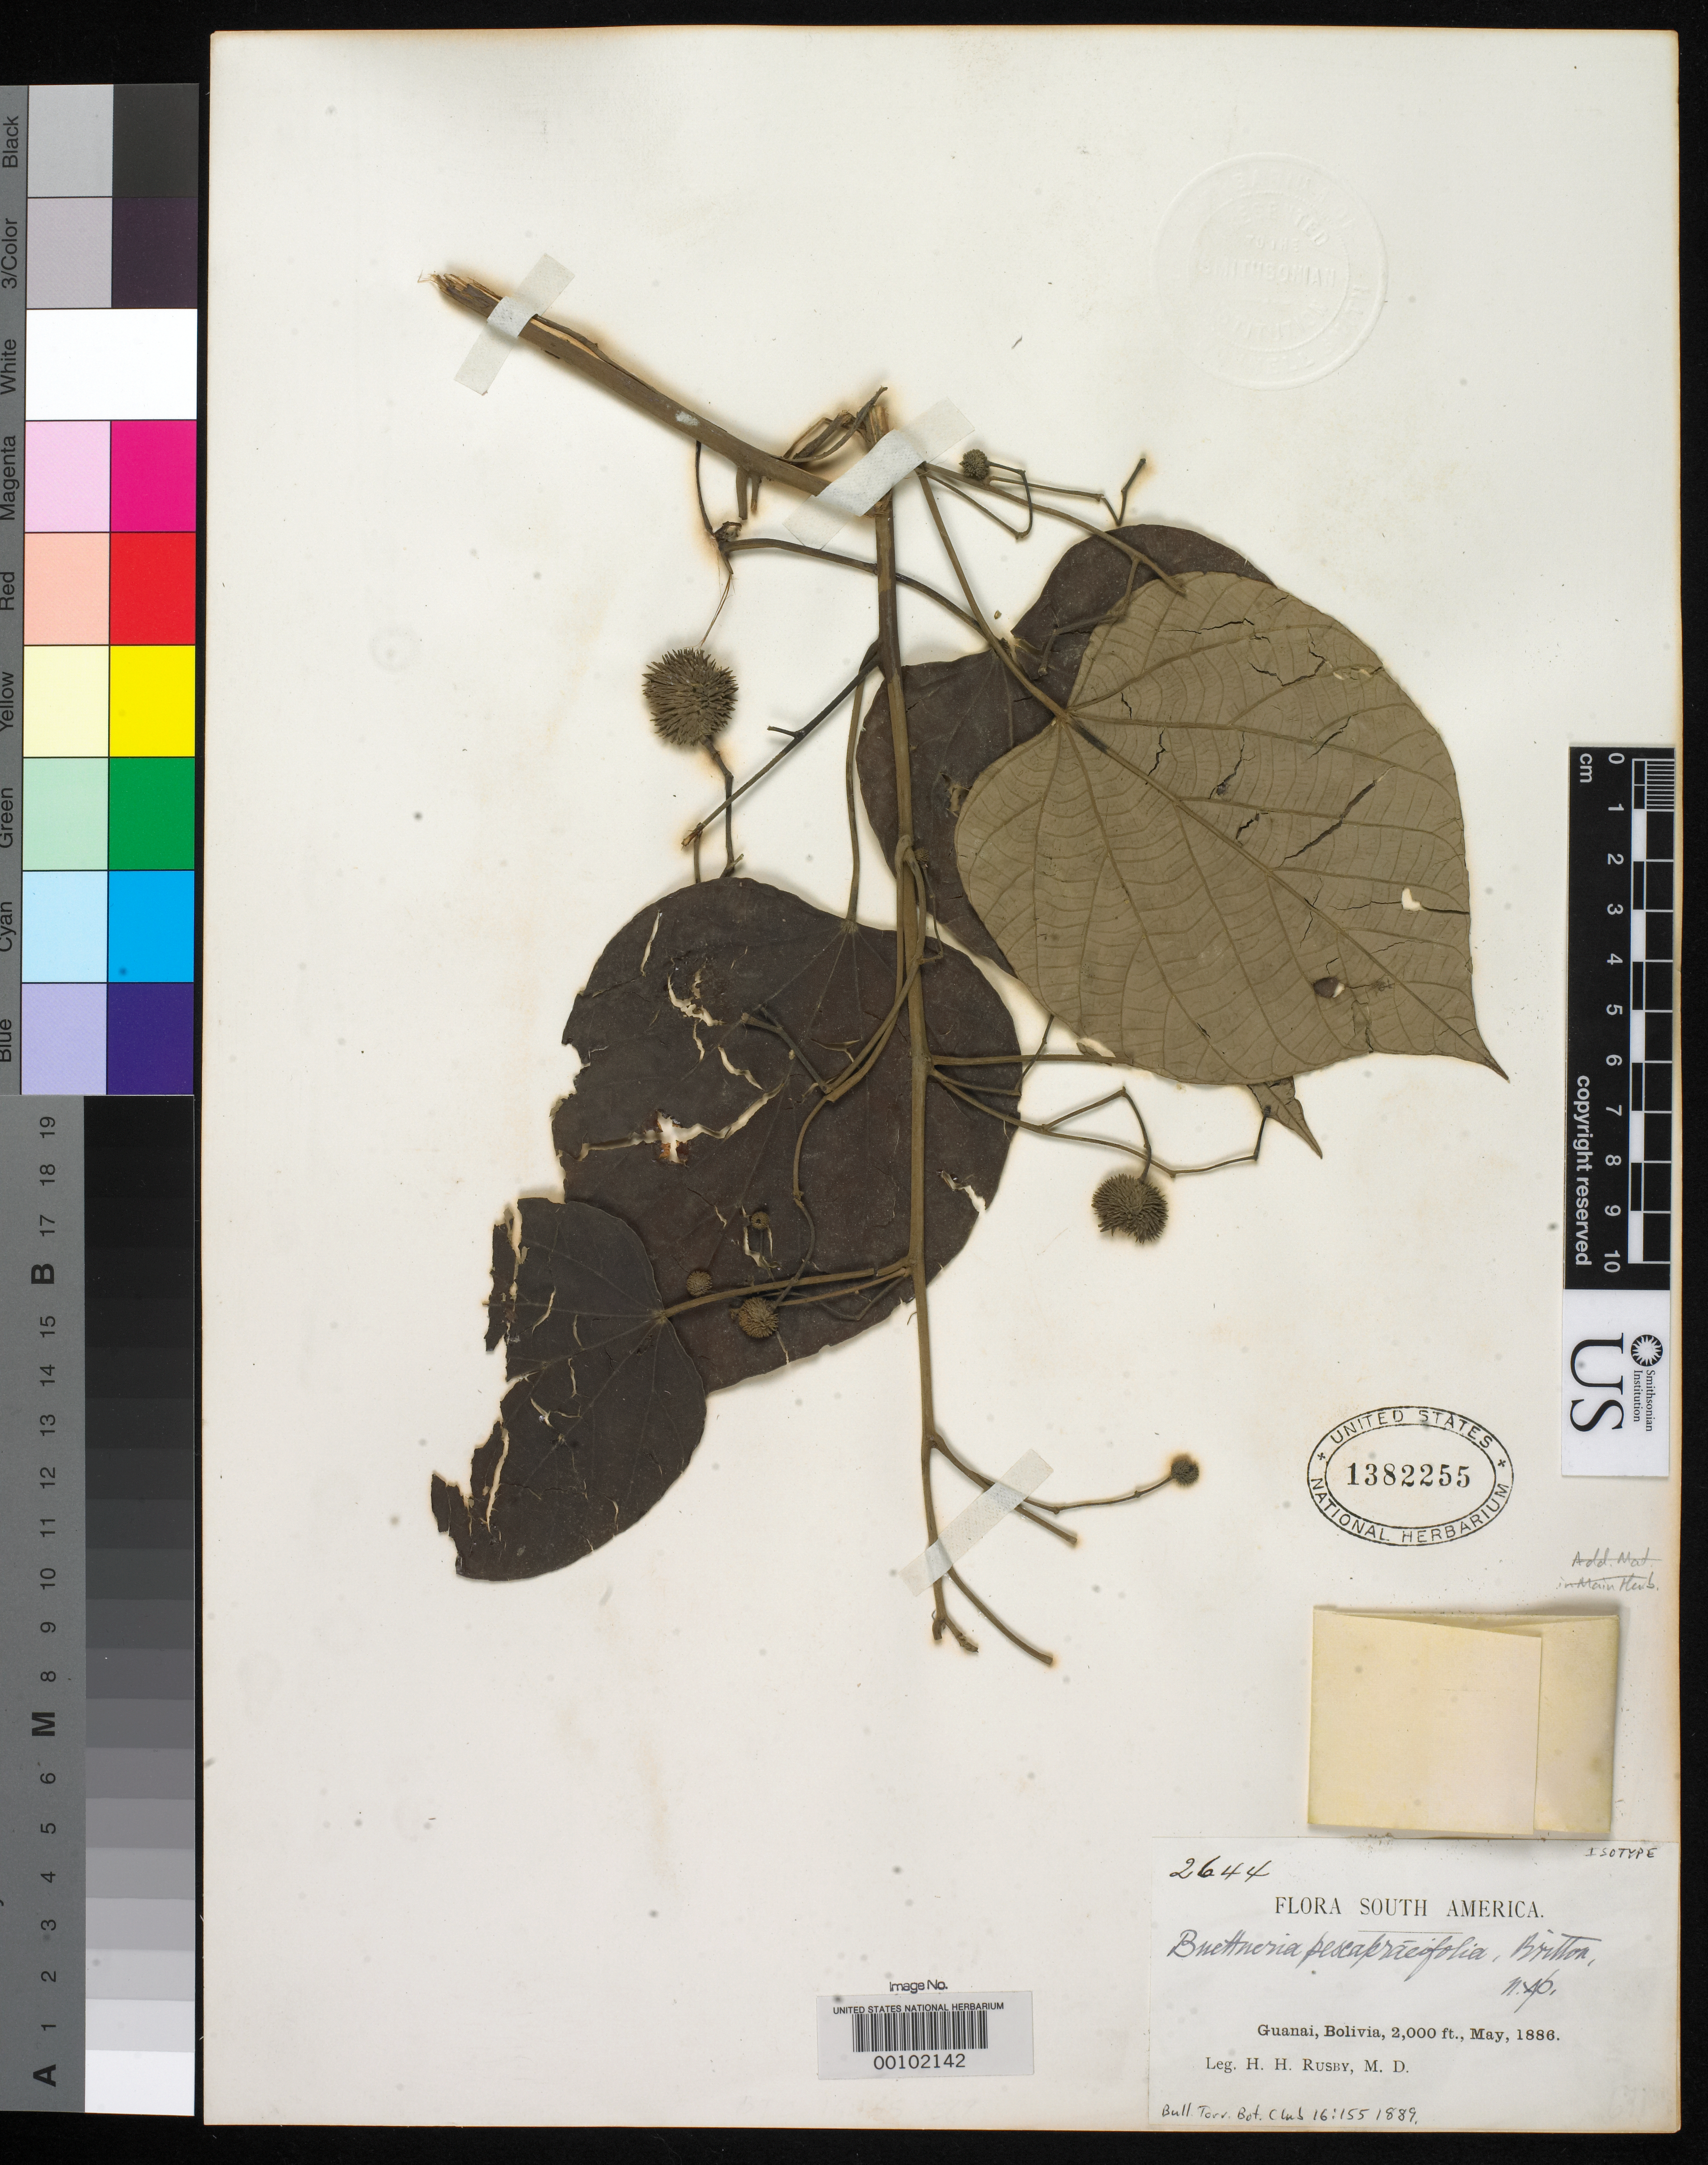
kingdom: Plantae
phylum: Tracheophyta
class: Magnoliopsida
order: Malvales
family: Malvaceae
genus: Byttneria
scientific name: Byttneria pescapriifolia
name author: Britton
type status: Isotype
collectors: H. H. Rusby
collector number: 2644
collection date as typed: May, 1886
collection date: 1886-05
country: Bolivia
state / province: La Páz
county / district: Larecaja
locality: Guanay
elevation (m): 610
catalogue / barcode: US 1382255